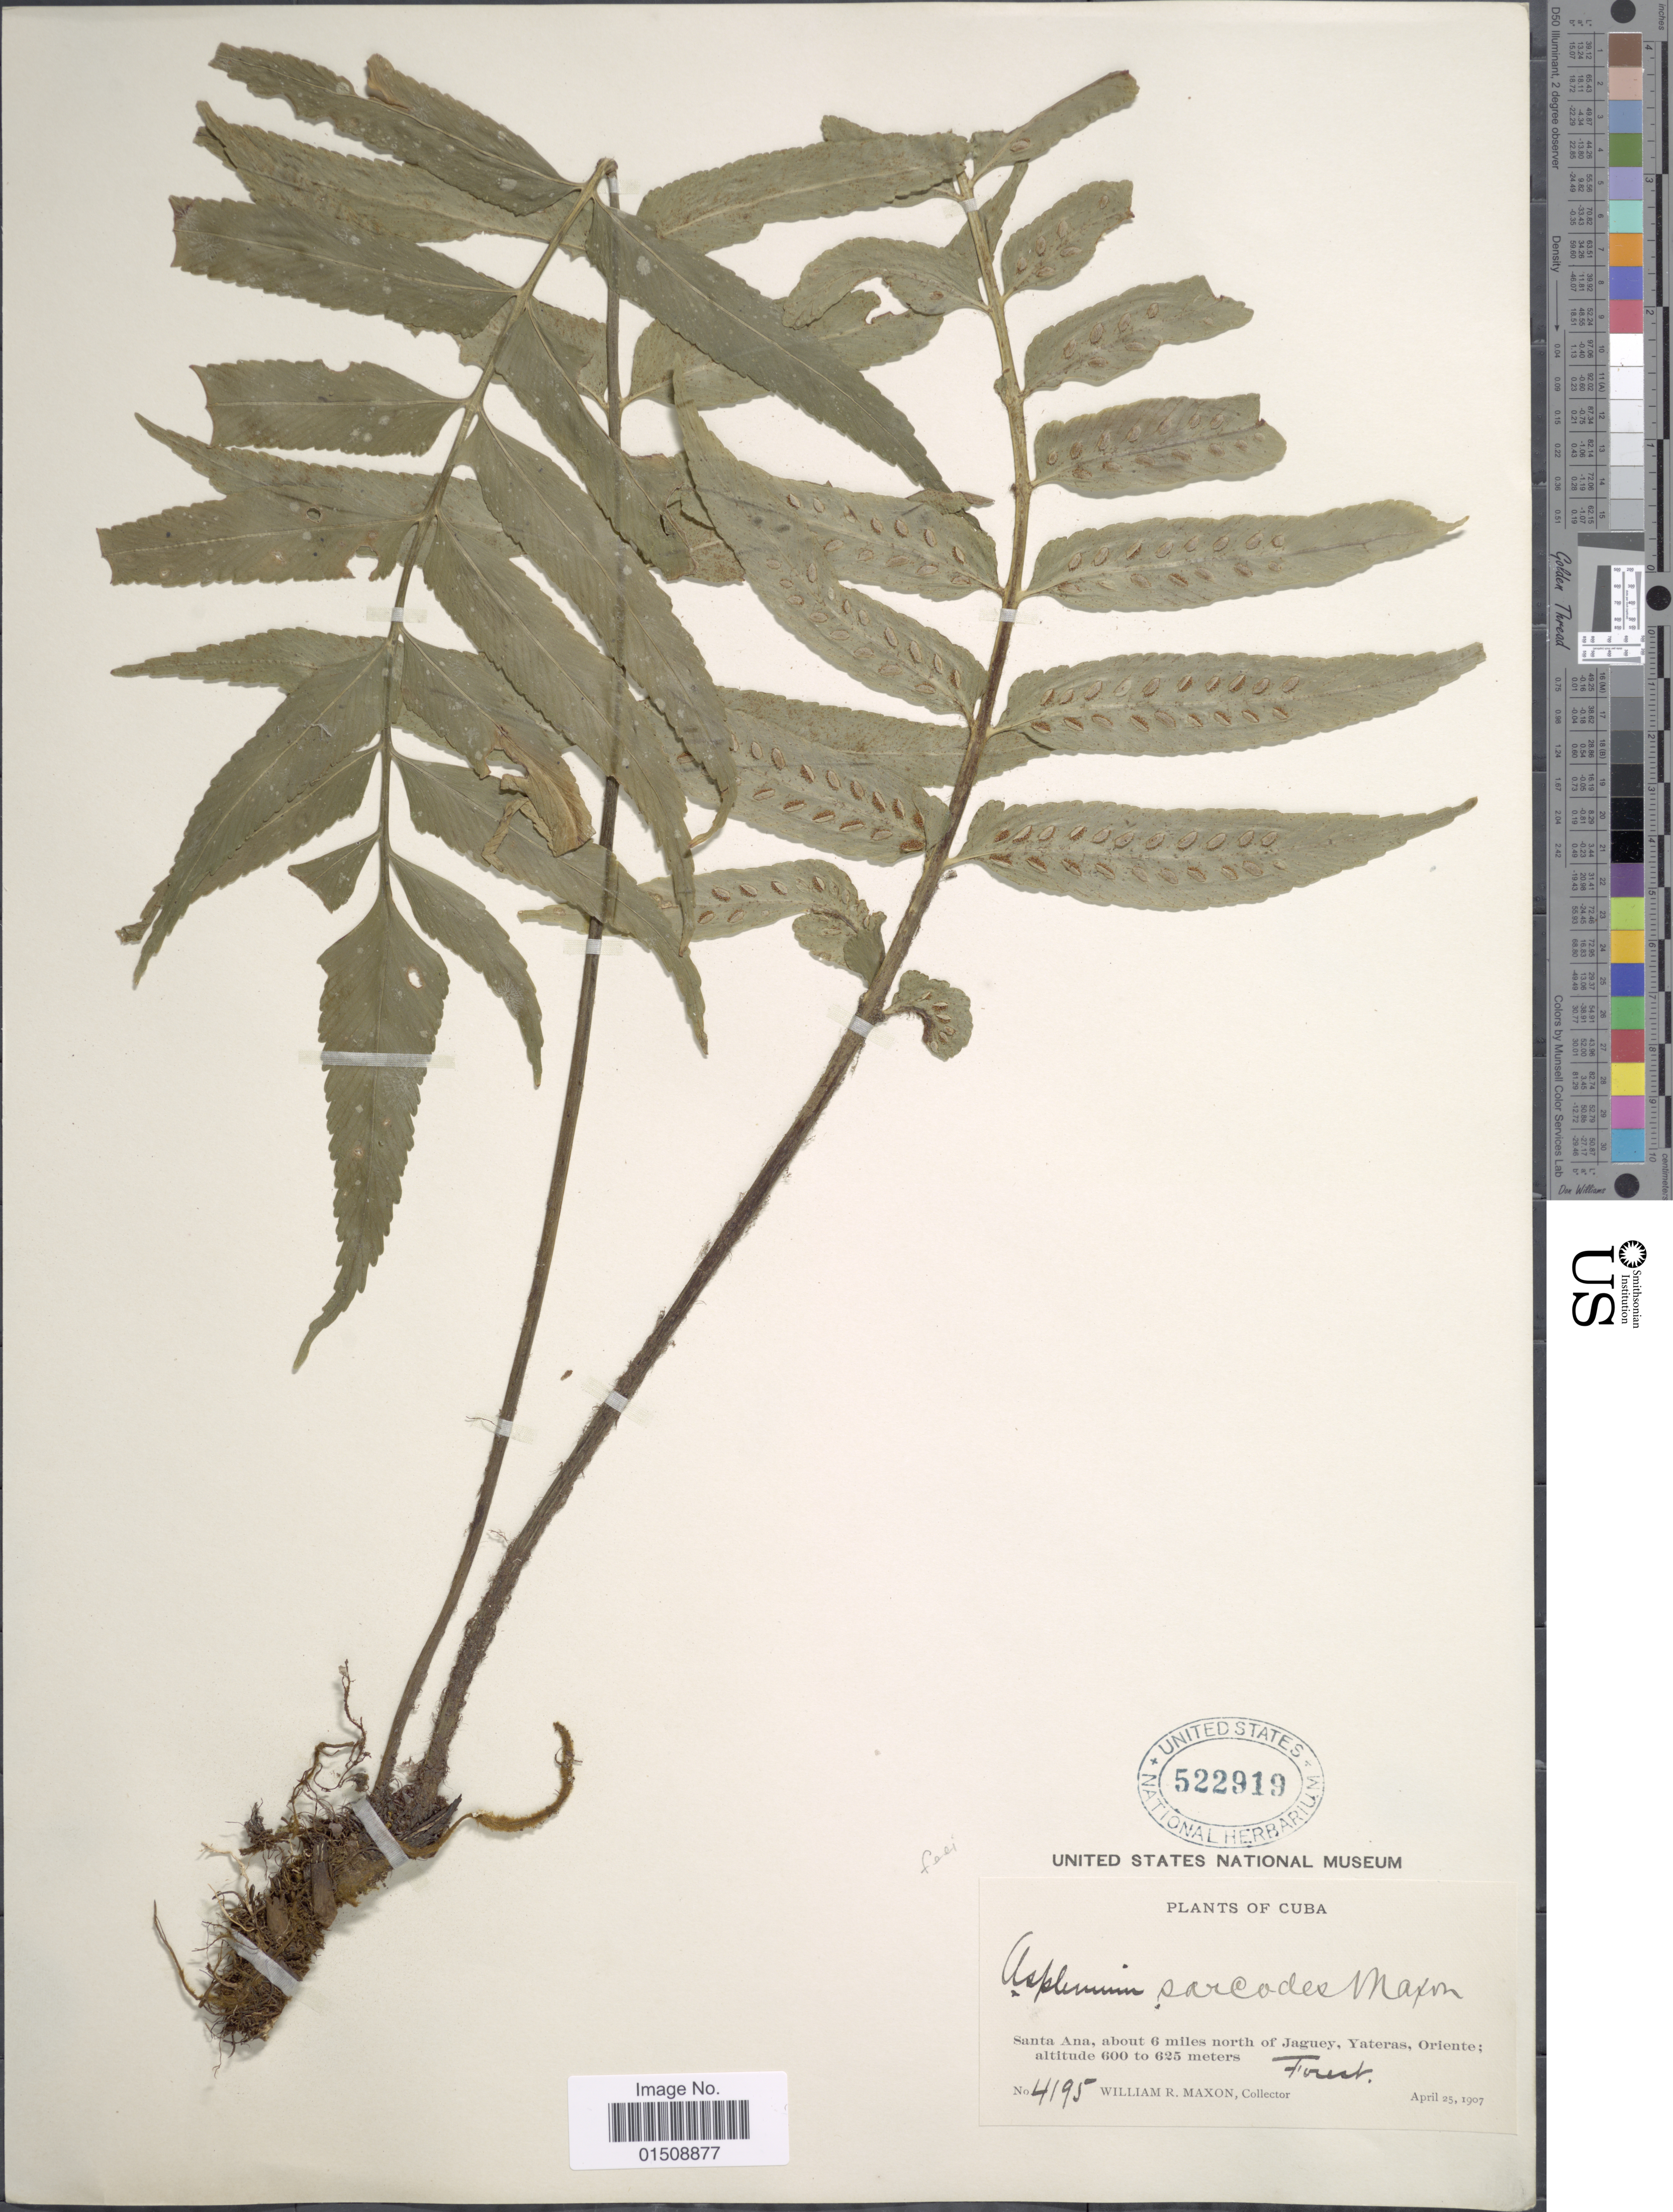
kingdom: Plantae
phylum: Tracheophyta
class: Polypodiopsida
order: Polypodiales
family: Aspleniaceae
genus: Asplenium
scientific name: Asplenium feei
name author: Kunze ex Fée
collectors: W. R. Maxon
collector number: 4195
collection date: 1907-04-25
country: Cuba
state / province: Oriente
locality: Santa Ana, about 6 miles north of Jaguey, Yateras, Oriente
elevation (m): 600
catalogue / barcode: US 522919